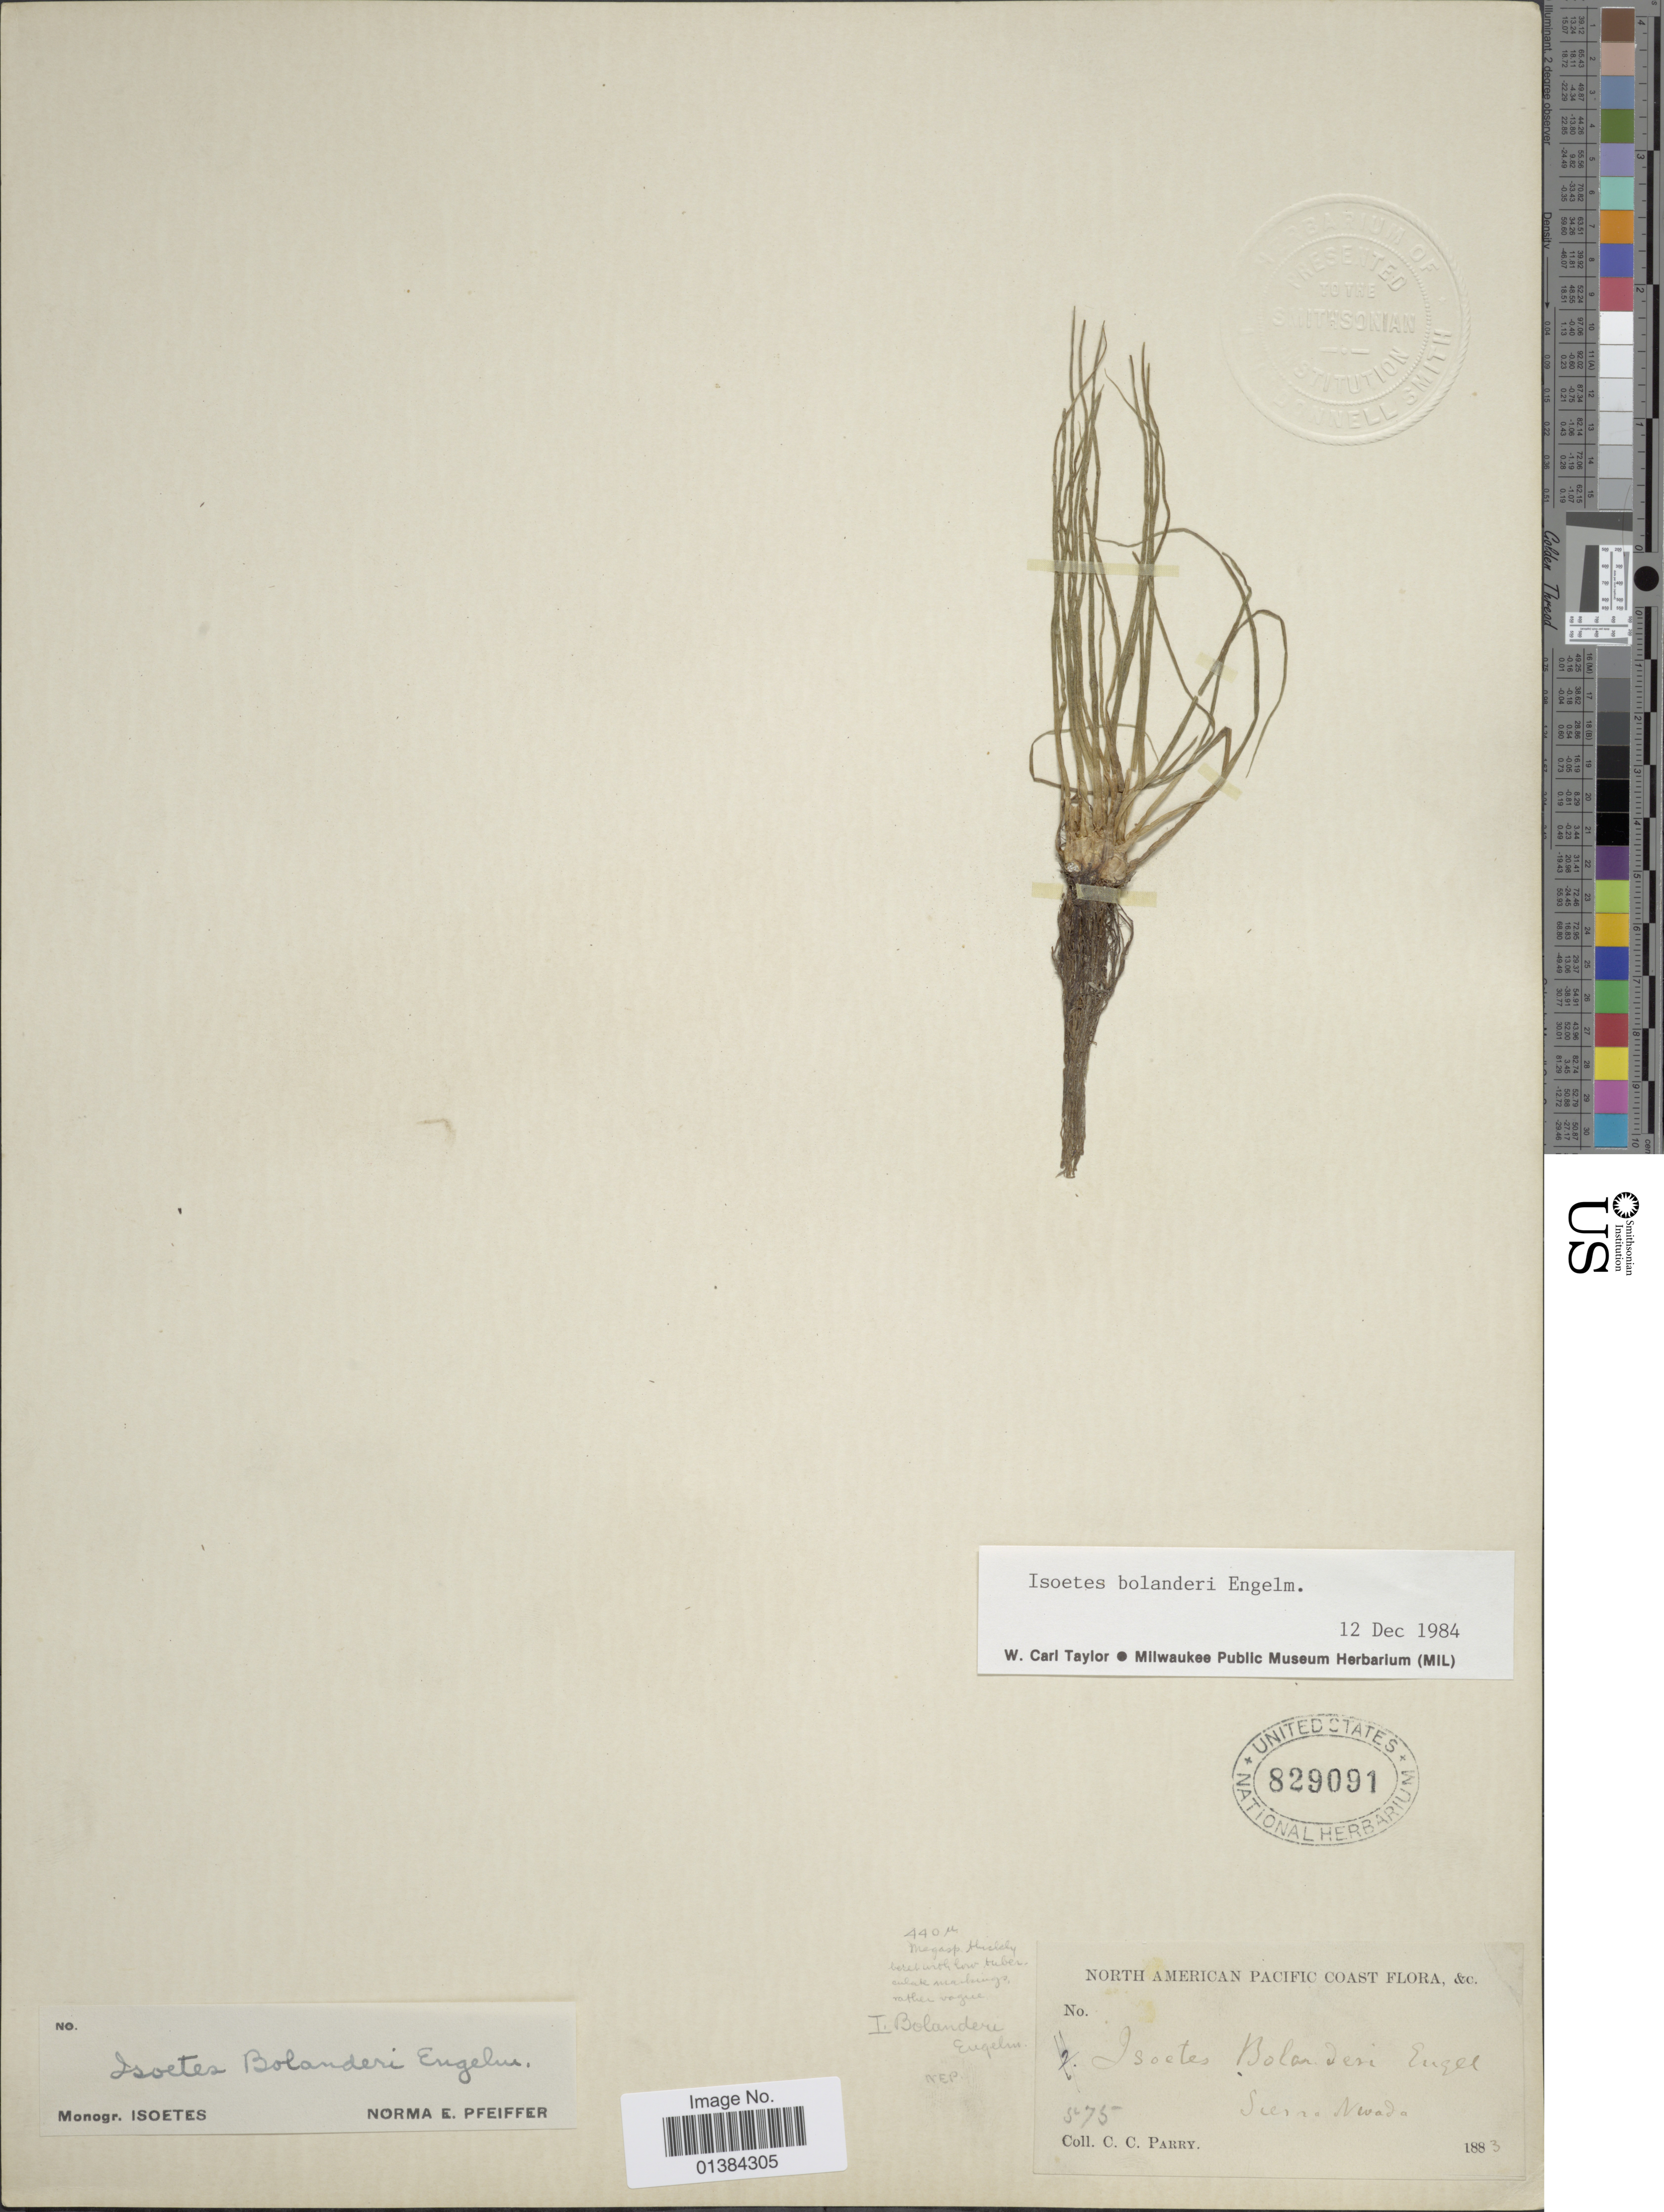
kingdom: Plantae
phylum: Tracheophyta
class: Lycopodiopsida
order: Isoetales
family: Isoetaceae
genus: Isoetes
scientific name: Isoetes bolanderi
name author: Engelm.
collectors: C. C. Parry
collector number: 575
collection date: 1833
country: United States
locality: North American Pacific Coast. Sierra Nevada.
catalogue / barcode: US 829091